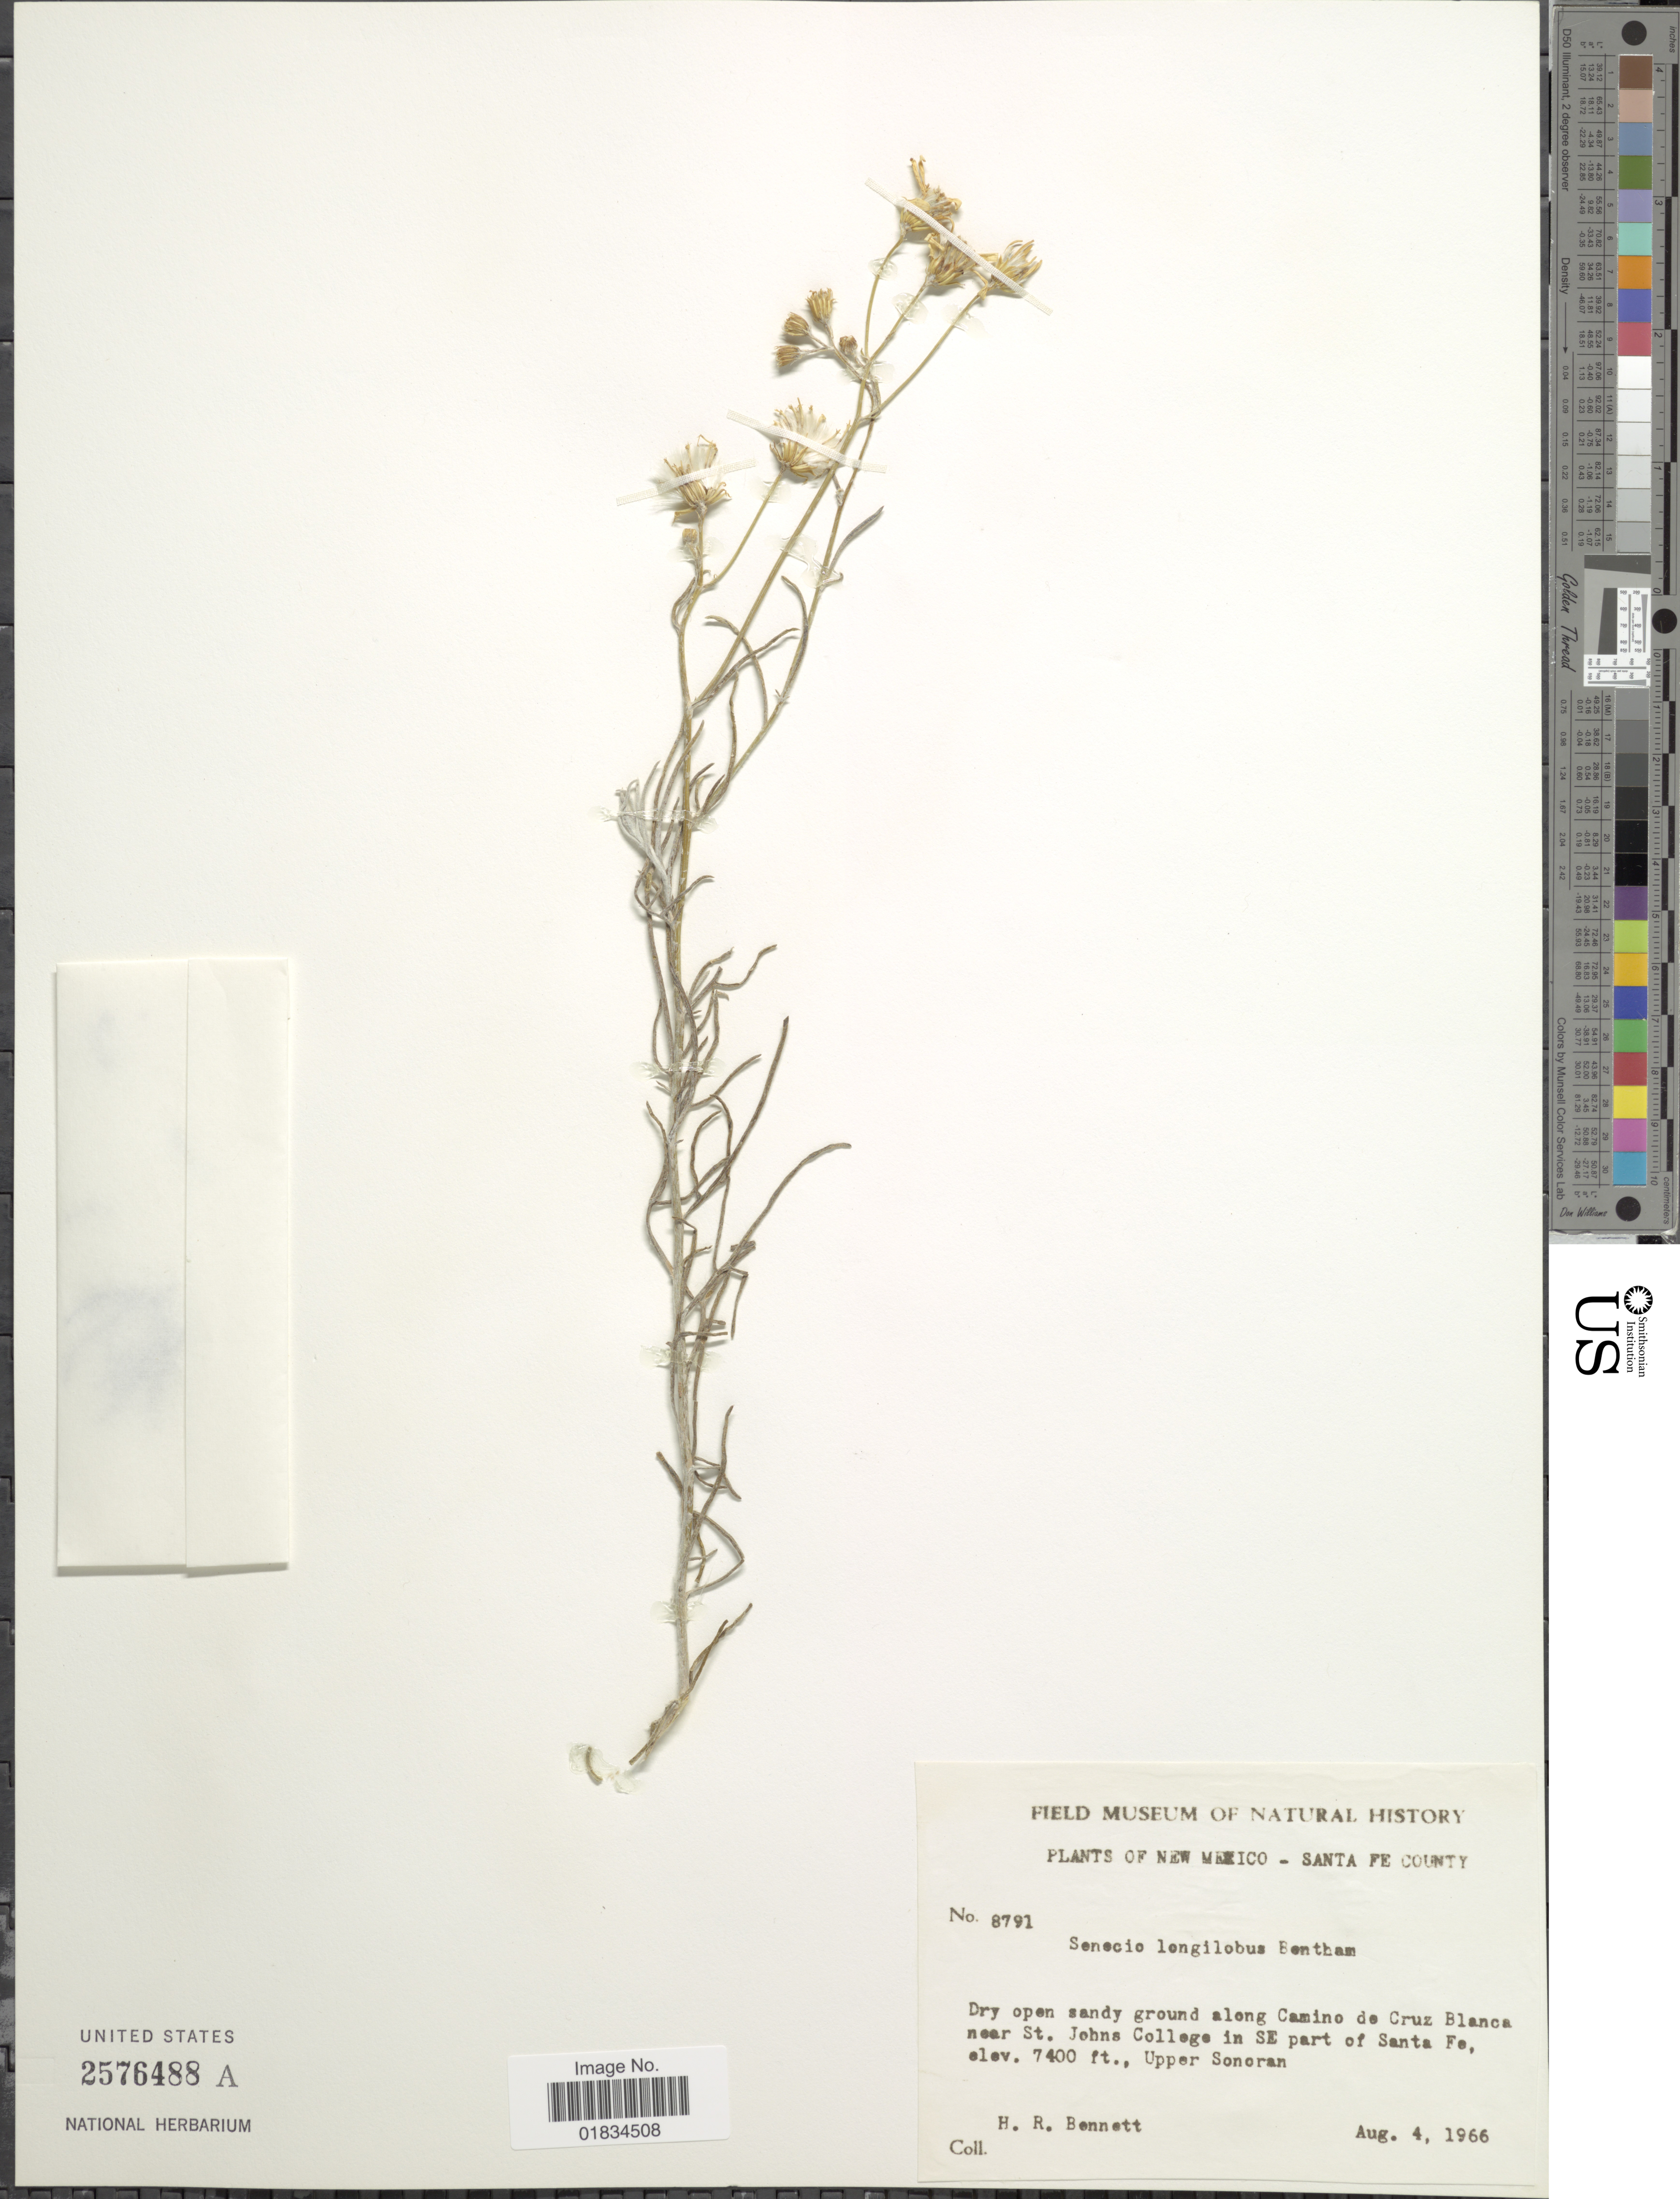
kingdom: Plantae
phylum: Tracheophyta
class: Magnoliopsida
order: Asterales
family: Asteraceae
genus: Senecio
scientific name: Senecio flaccidus var. flaccidus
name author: Less.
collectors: H. R. Bennett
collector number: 8791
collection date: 1966-08-04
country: United States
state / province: New Mexico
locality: Sant Fe County, along Camino de Cruz Blanca near St. John College in SE part of Santa Fe. Upper Sonoran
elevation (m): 2256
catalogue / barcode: US 2576488A